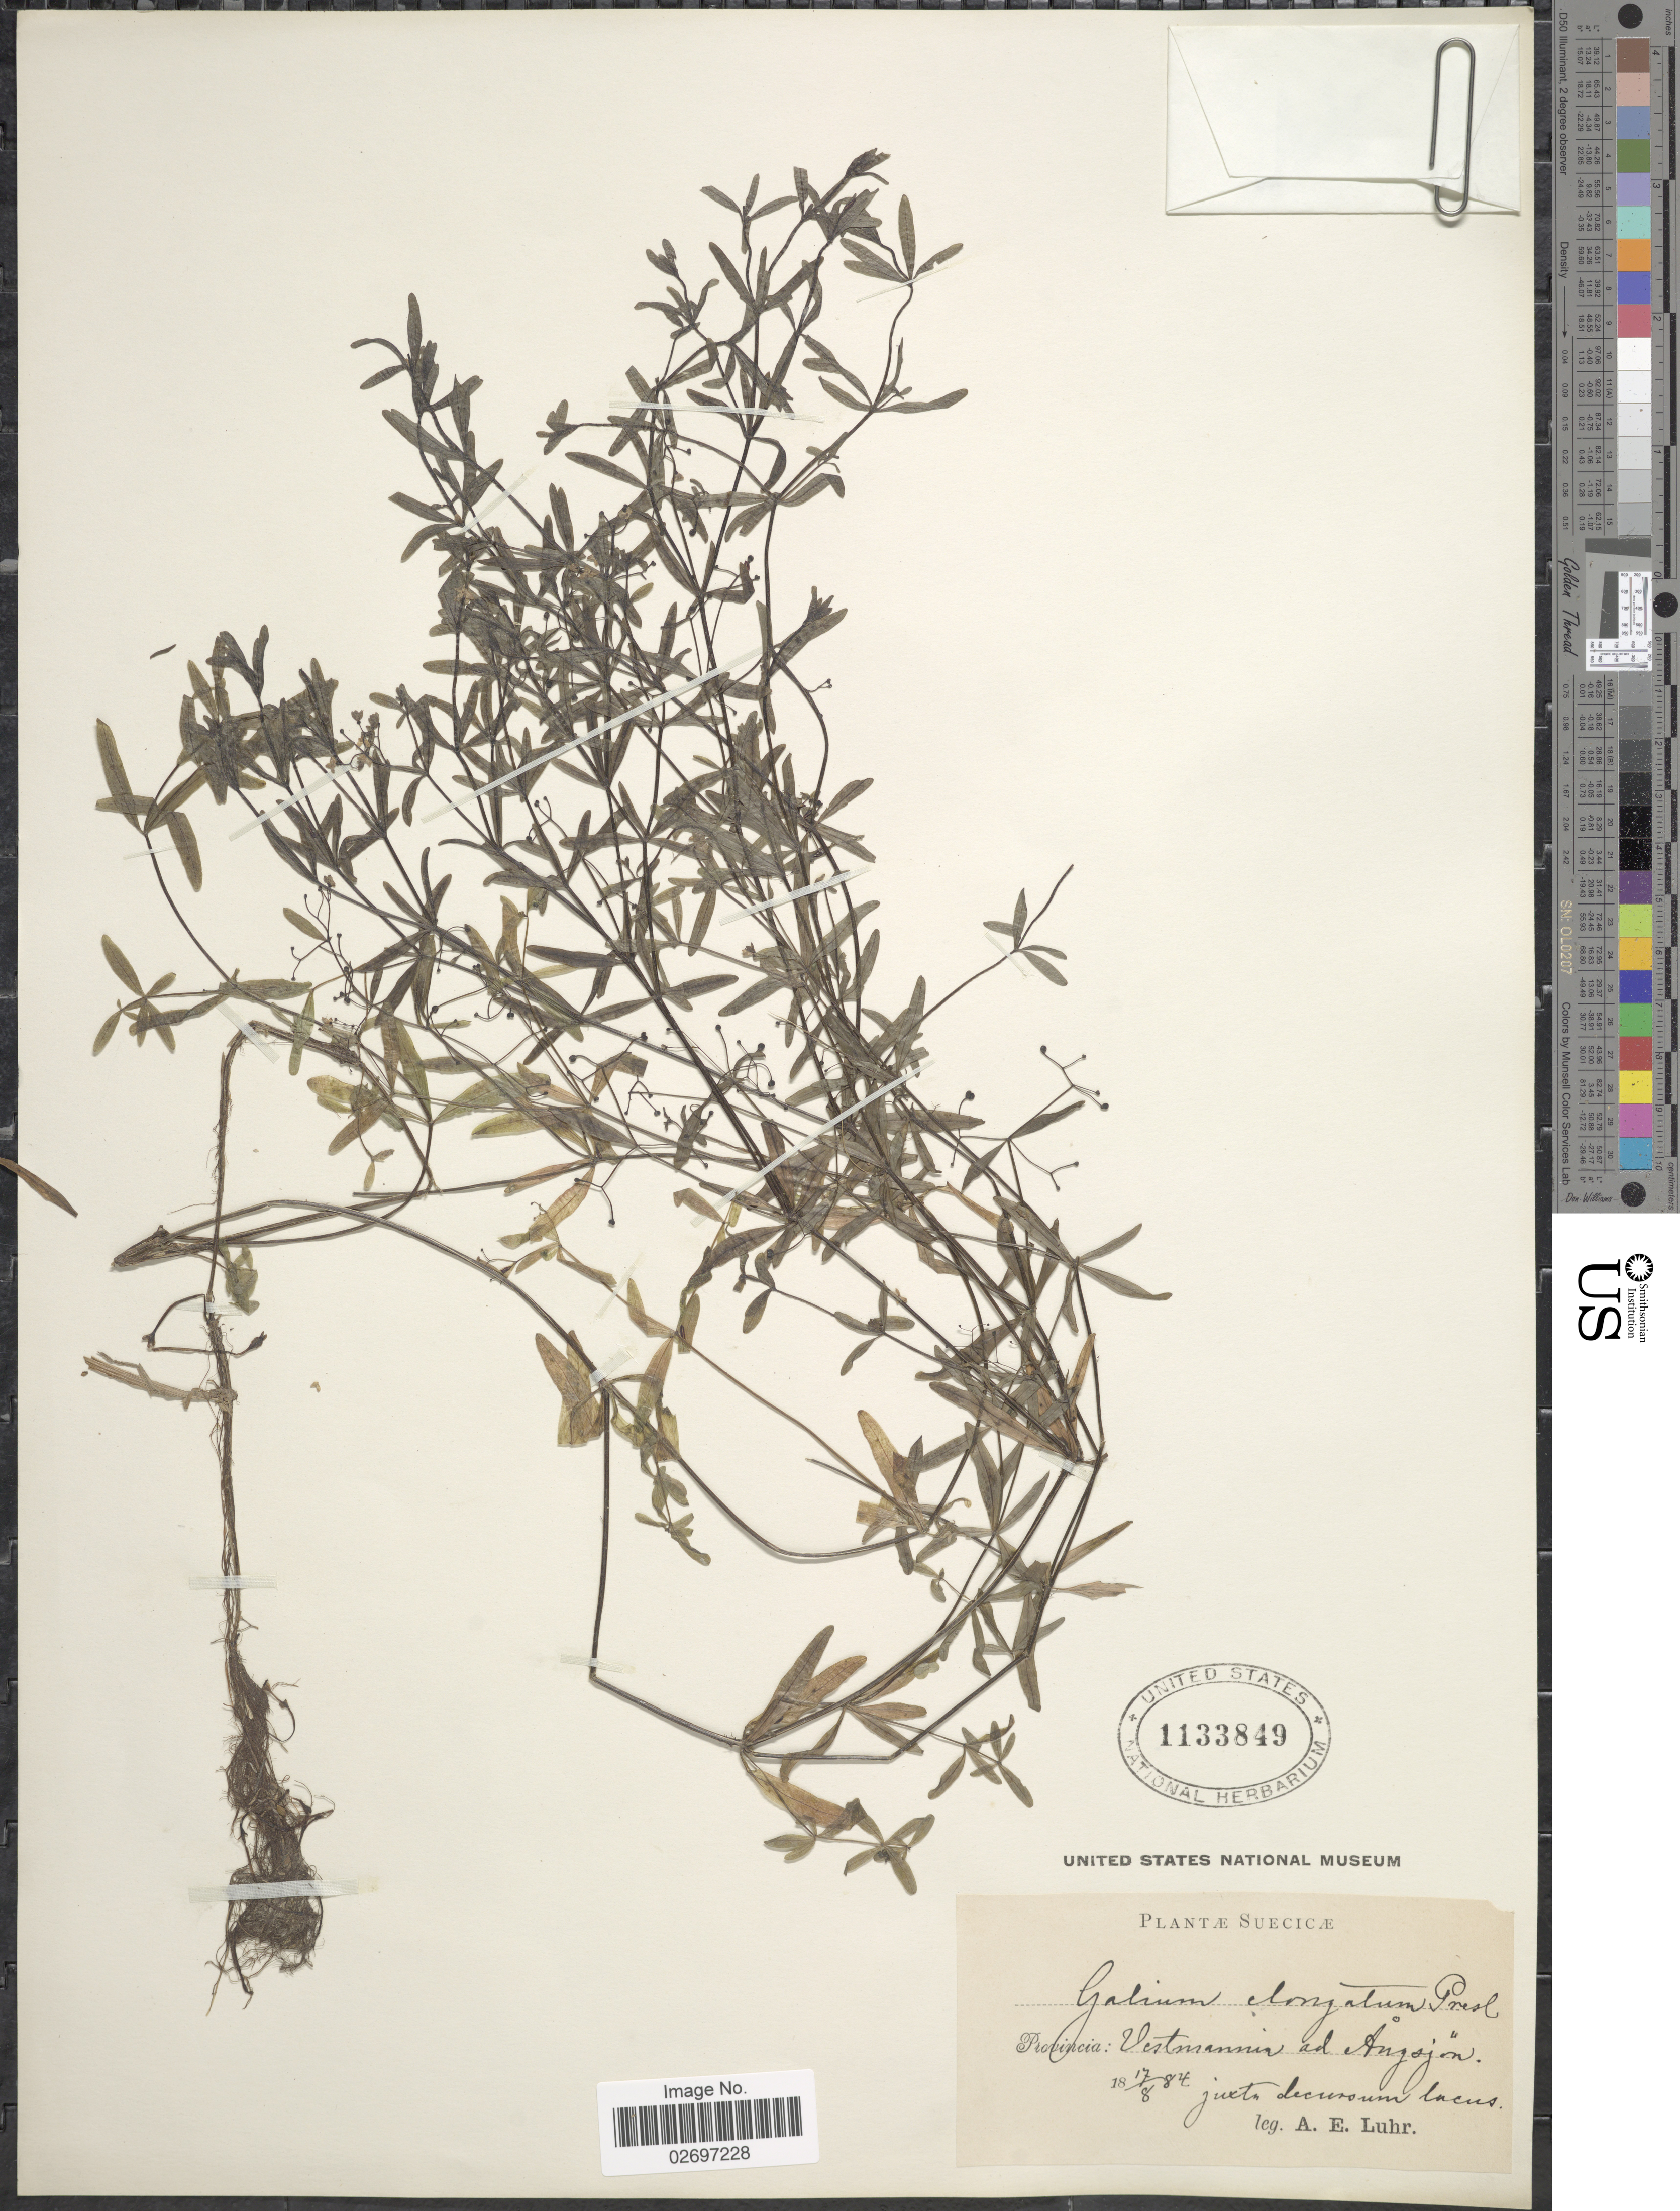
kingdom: Plantae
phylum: Tracheophyta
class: Magnoliopsida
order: Gentianales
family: Rubiaceae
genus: Galium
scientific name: Galium elongatum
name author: C. Presl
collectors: A. Luhr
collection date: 1884-08-17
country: Sweden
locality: Suecicae, Provincia: Vestmannia ad Angsjon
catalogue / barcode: US 1133849